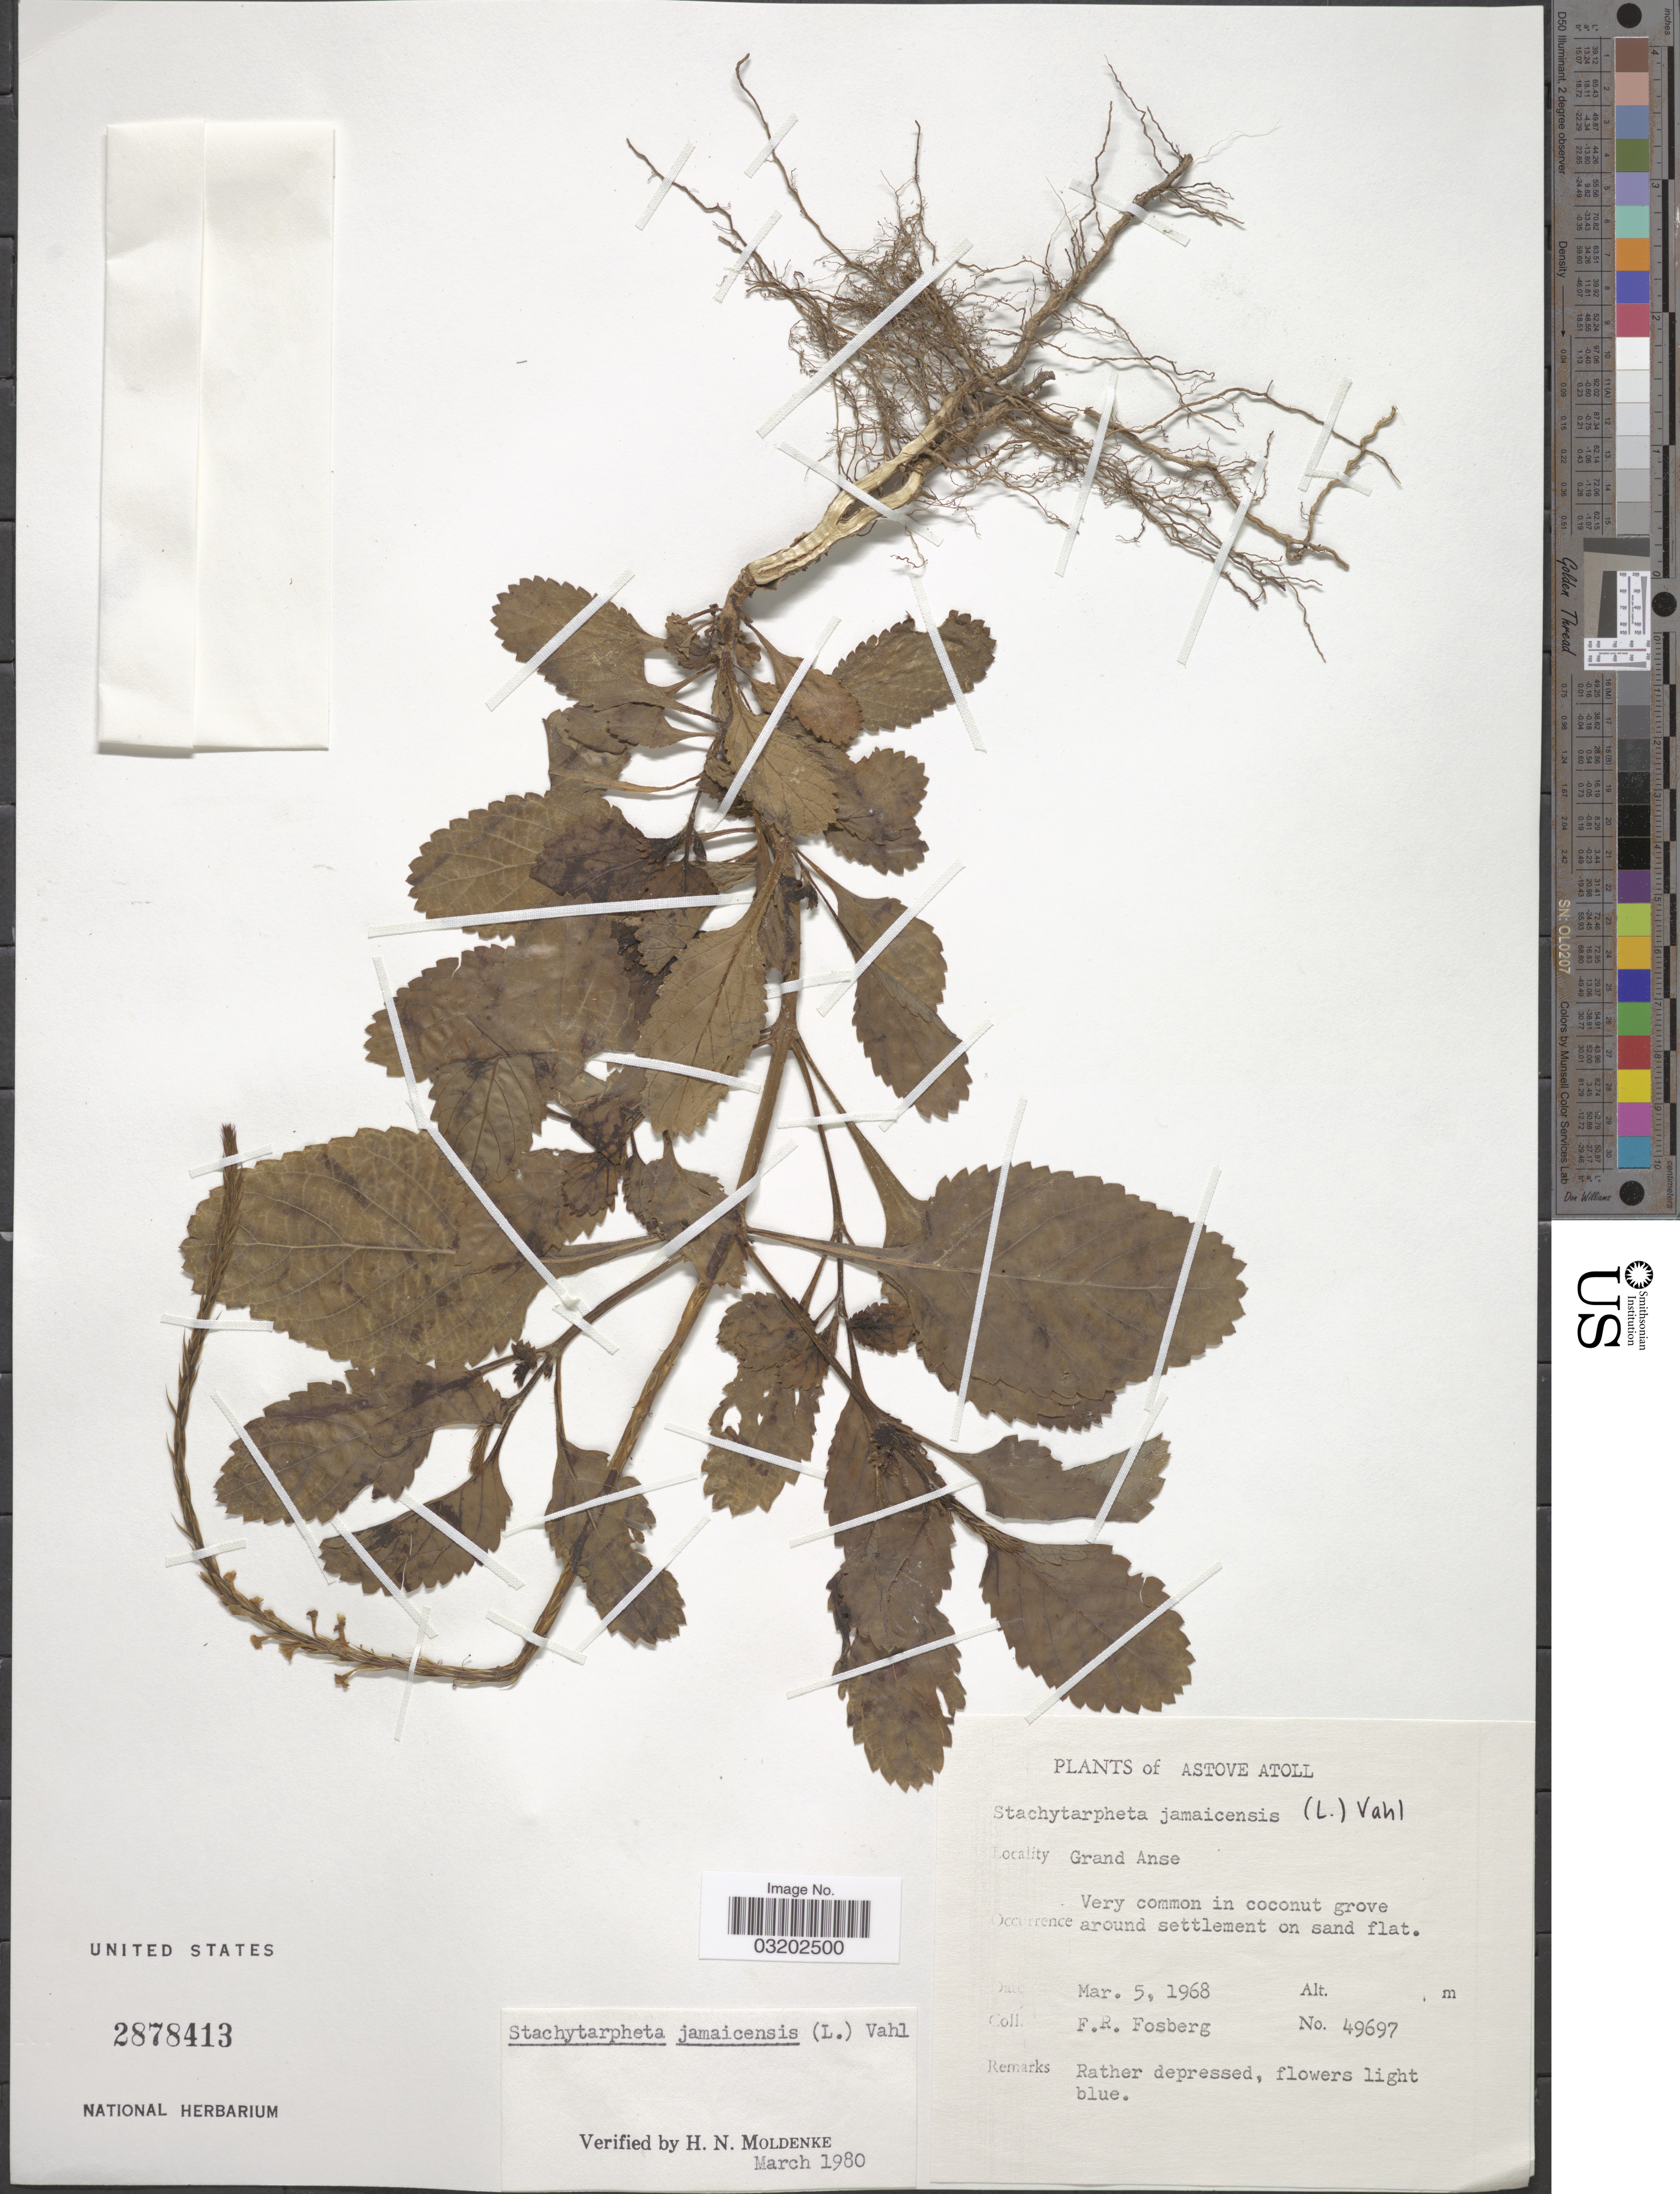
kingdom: Plantae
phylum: Tracheophyta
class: Magnoliopsida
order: Lamiales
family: Verbenaceae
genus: Stachytarpheta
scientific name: Stachytarpheta jamaicensis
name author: (L.) Vahl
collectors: F. R. Fosberg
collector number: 49697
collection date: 1968-03-05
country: Seychelles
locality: Astove Atoll, Grand Anse.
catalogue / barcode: US 2878413